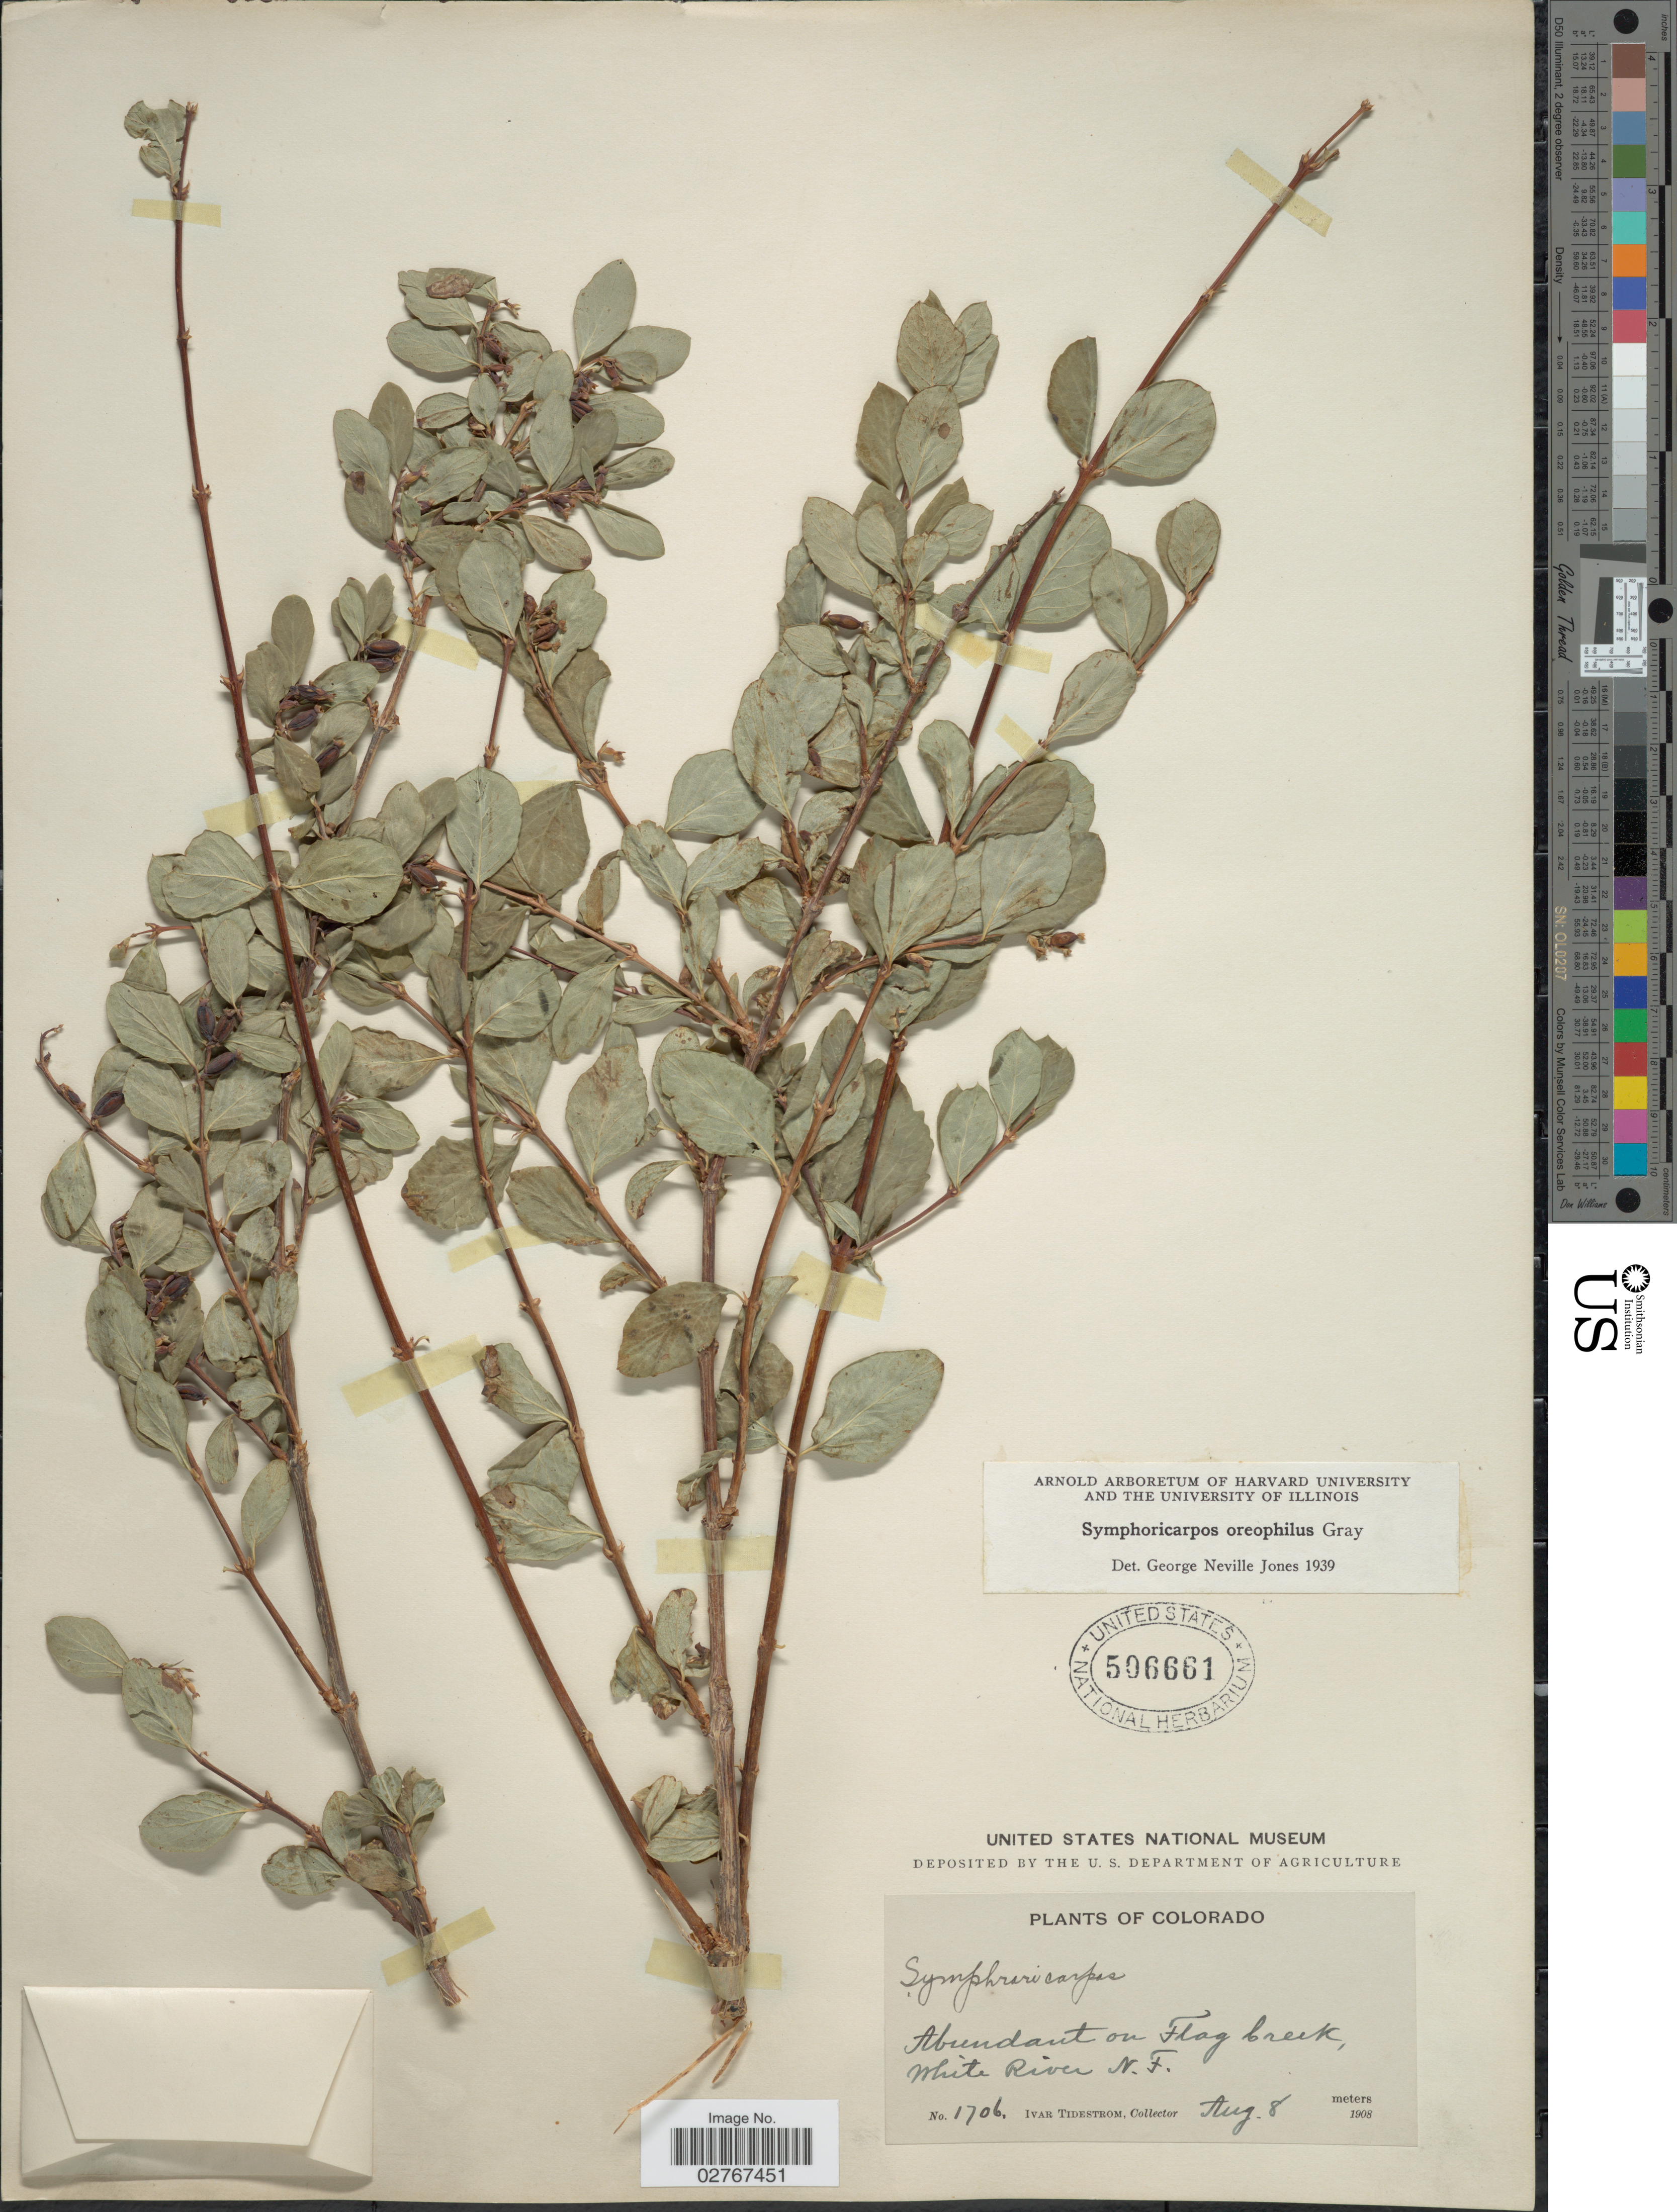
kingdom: Plantae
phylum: Tracheophyta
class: Magnoliopsida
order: Dipsacales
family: Caprifoliaceae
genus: Symphoricarpos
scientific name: Symphoricarpos oreophilus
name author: A. Gray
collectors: I. F. Tidestrom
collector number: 1706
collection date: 1908-08-08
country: United States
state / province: Colorado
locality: Abundant on Flag Creek, White River N.F.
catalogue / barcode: US 506661